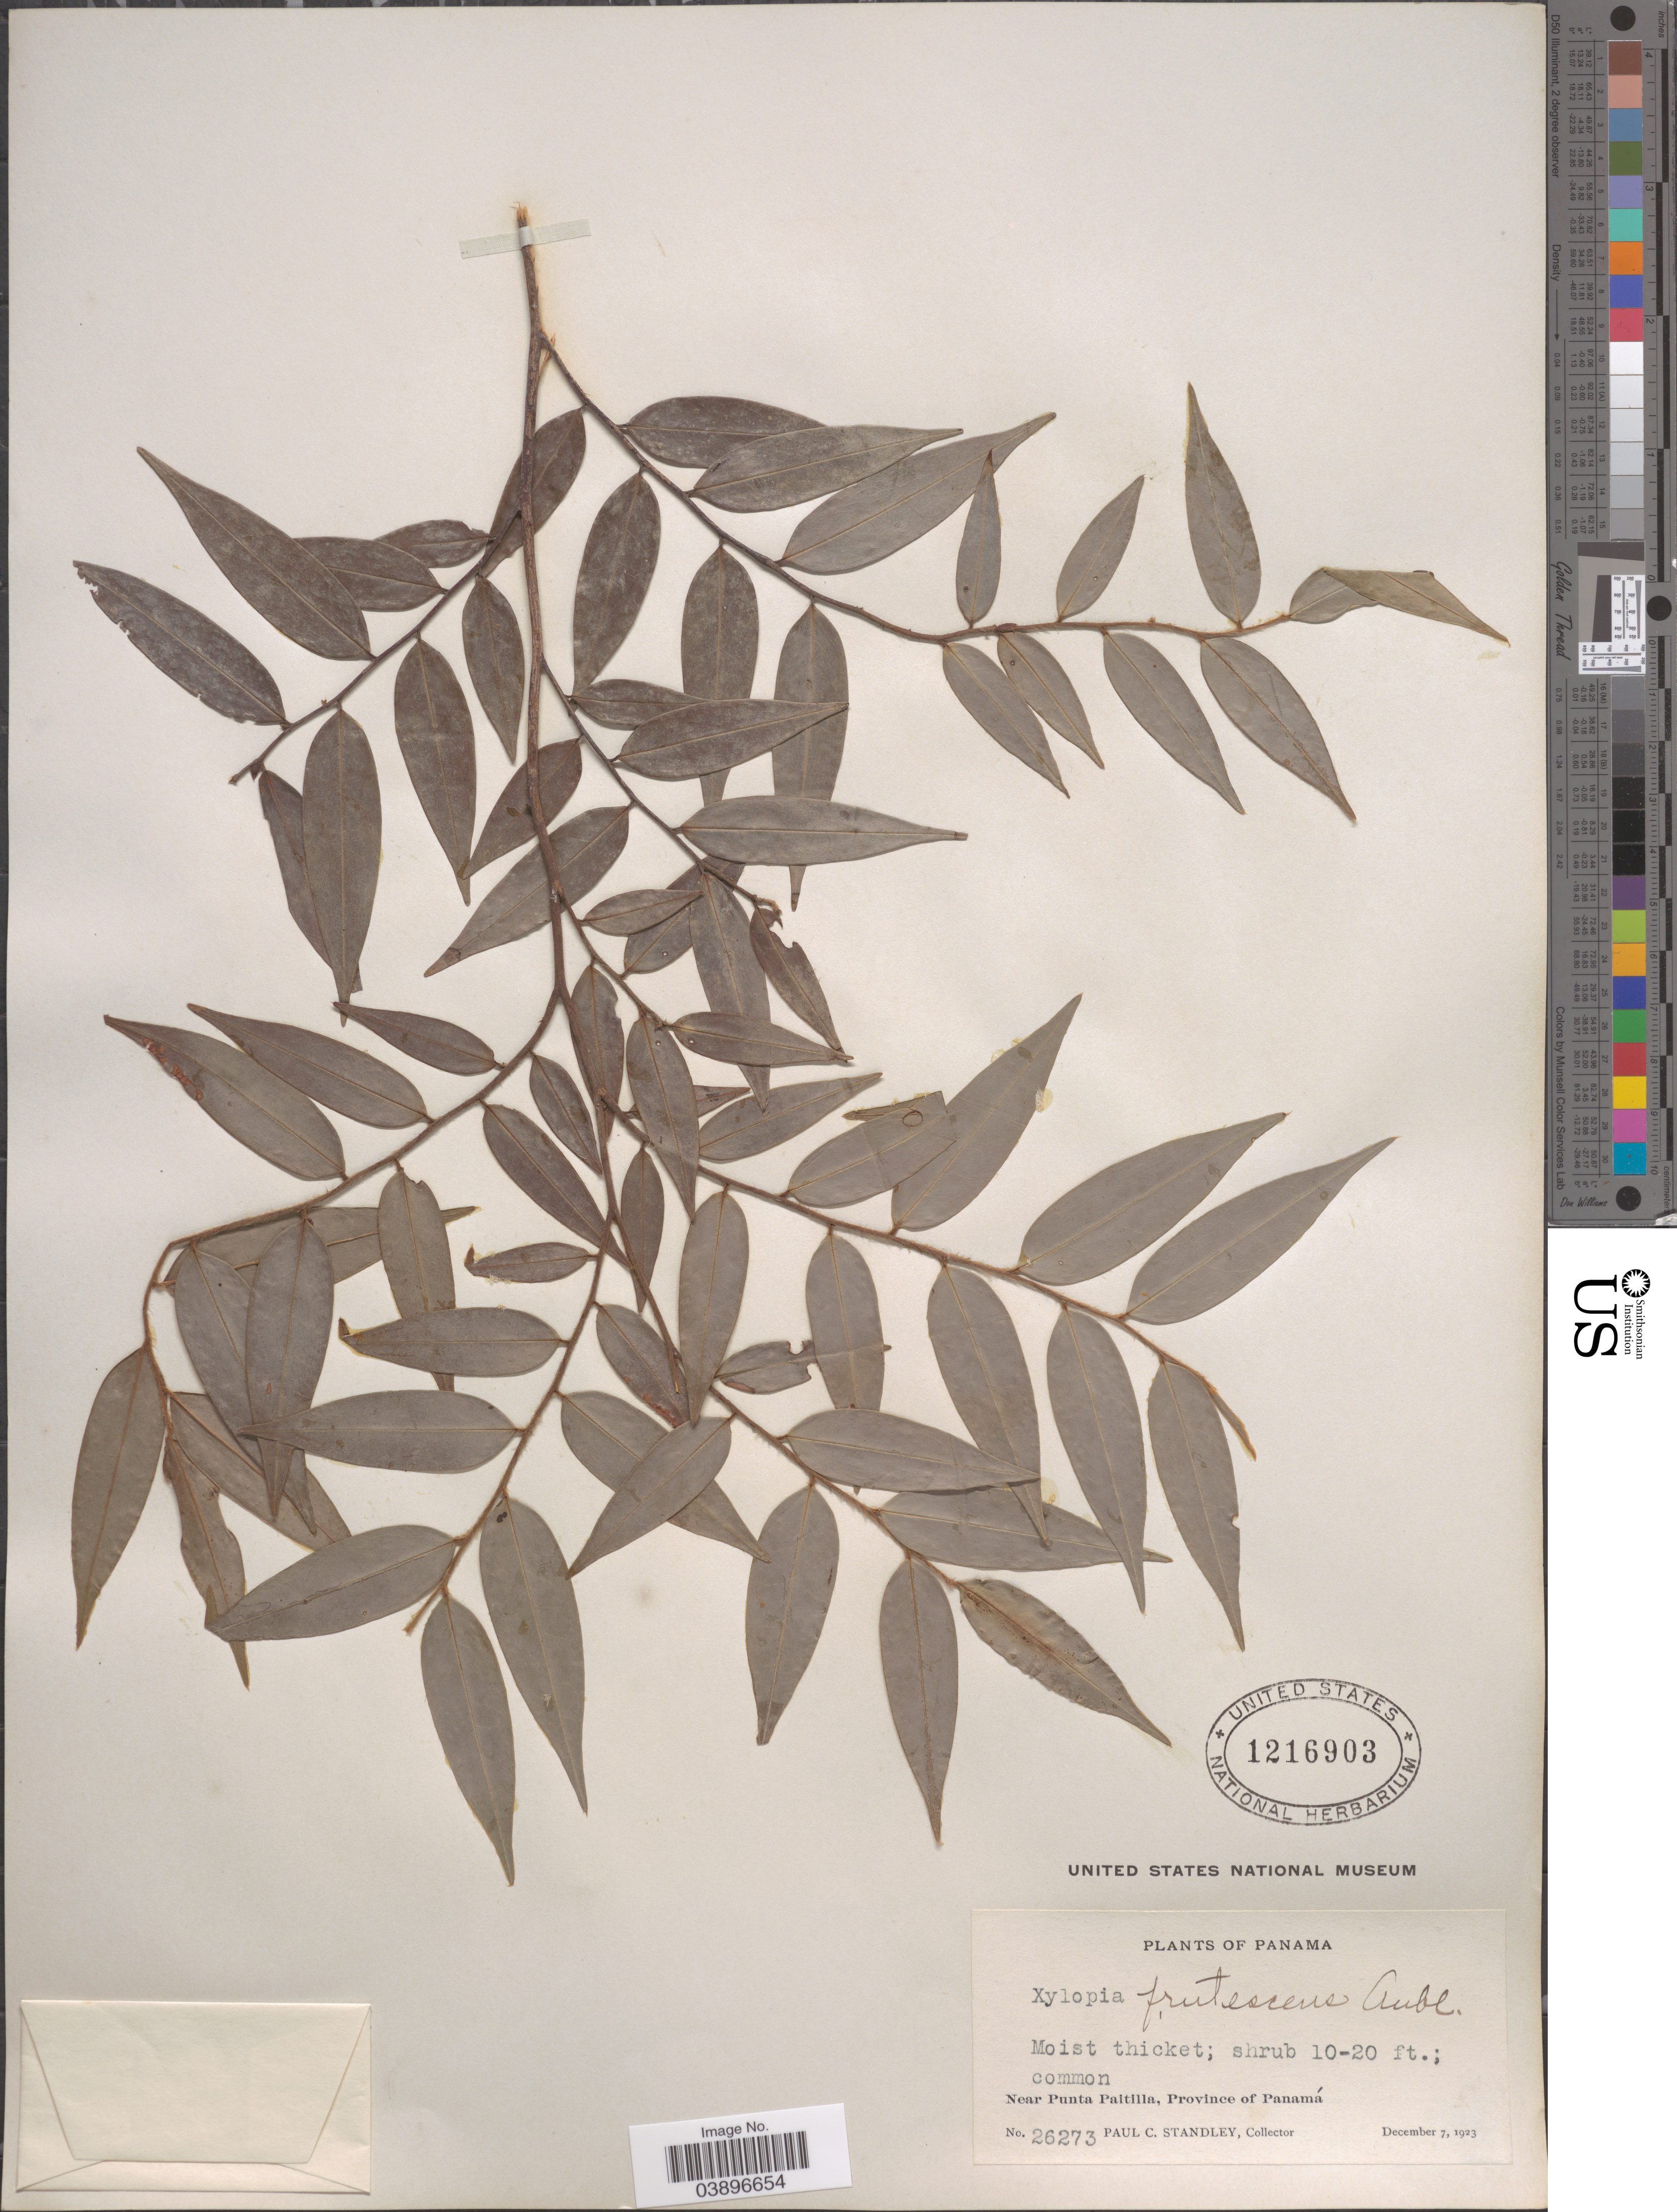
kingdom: Plantae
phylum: Tracheophyta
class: Magnoliopsida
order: Magnoliales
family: Annonaceae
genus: Xylopia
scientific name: Xylopia frutescens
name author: Aubl.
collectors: P. C. Standley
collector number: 26273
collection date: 1923-12-07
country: Panama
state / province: Panamá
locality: Near Punta Paitilla.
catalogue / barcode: US 1216903